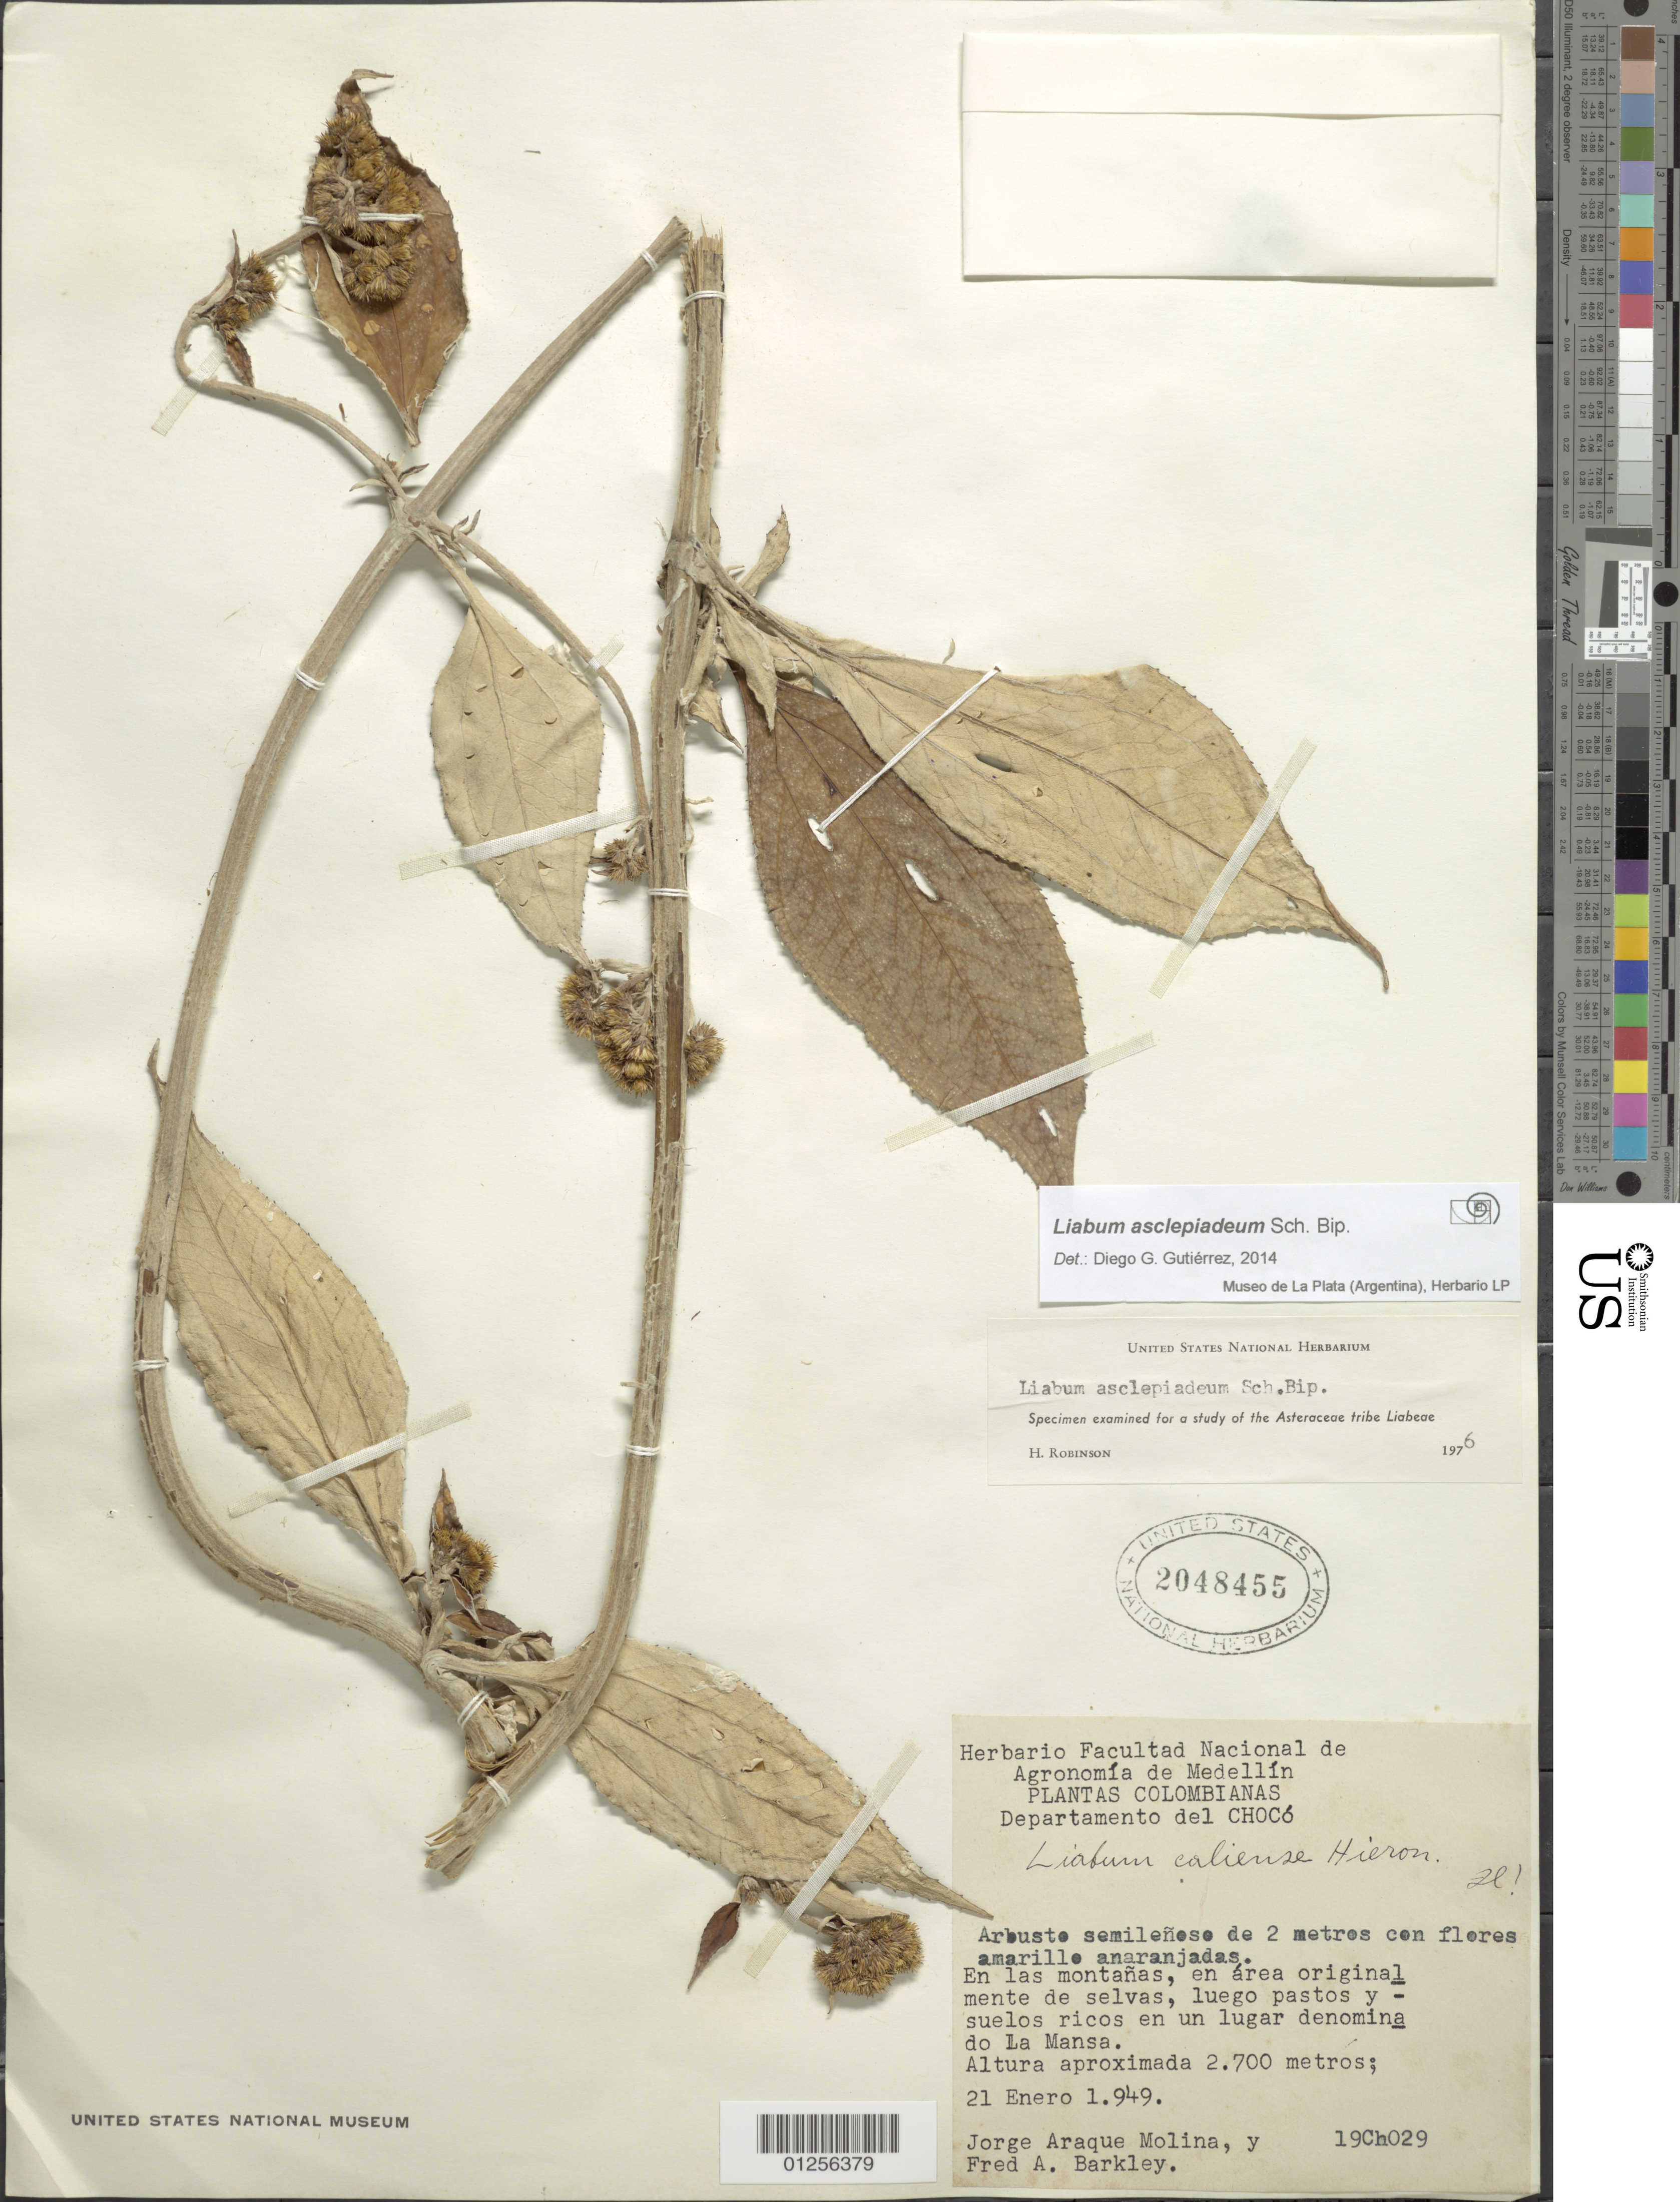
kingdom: Plantae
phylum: Tracheophyta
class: Magnoliopsida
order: Asterales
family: Asteraceae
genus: Liabum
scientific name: Liabum asclepiadeum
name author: Sch. Bip.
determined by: Robinson, Harold E., (US)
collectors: J. Araque Molina & F. A. Barkley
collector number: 19CH 29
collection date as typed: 21-Jan-49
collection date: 1949-01-21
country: Colombia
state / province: Chocó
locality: La Mansa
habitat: Area originalmente de selvas, luego pastos y suelos ricos en un lugar denominado, montañas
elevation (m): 2700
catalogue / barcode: US 2048455